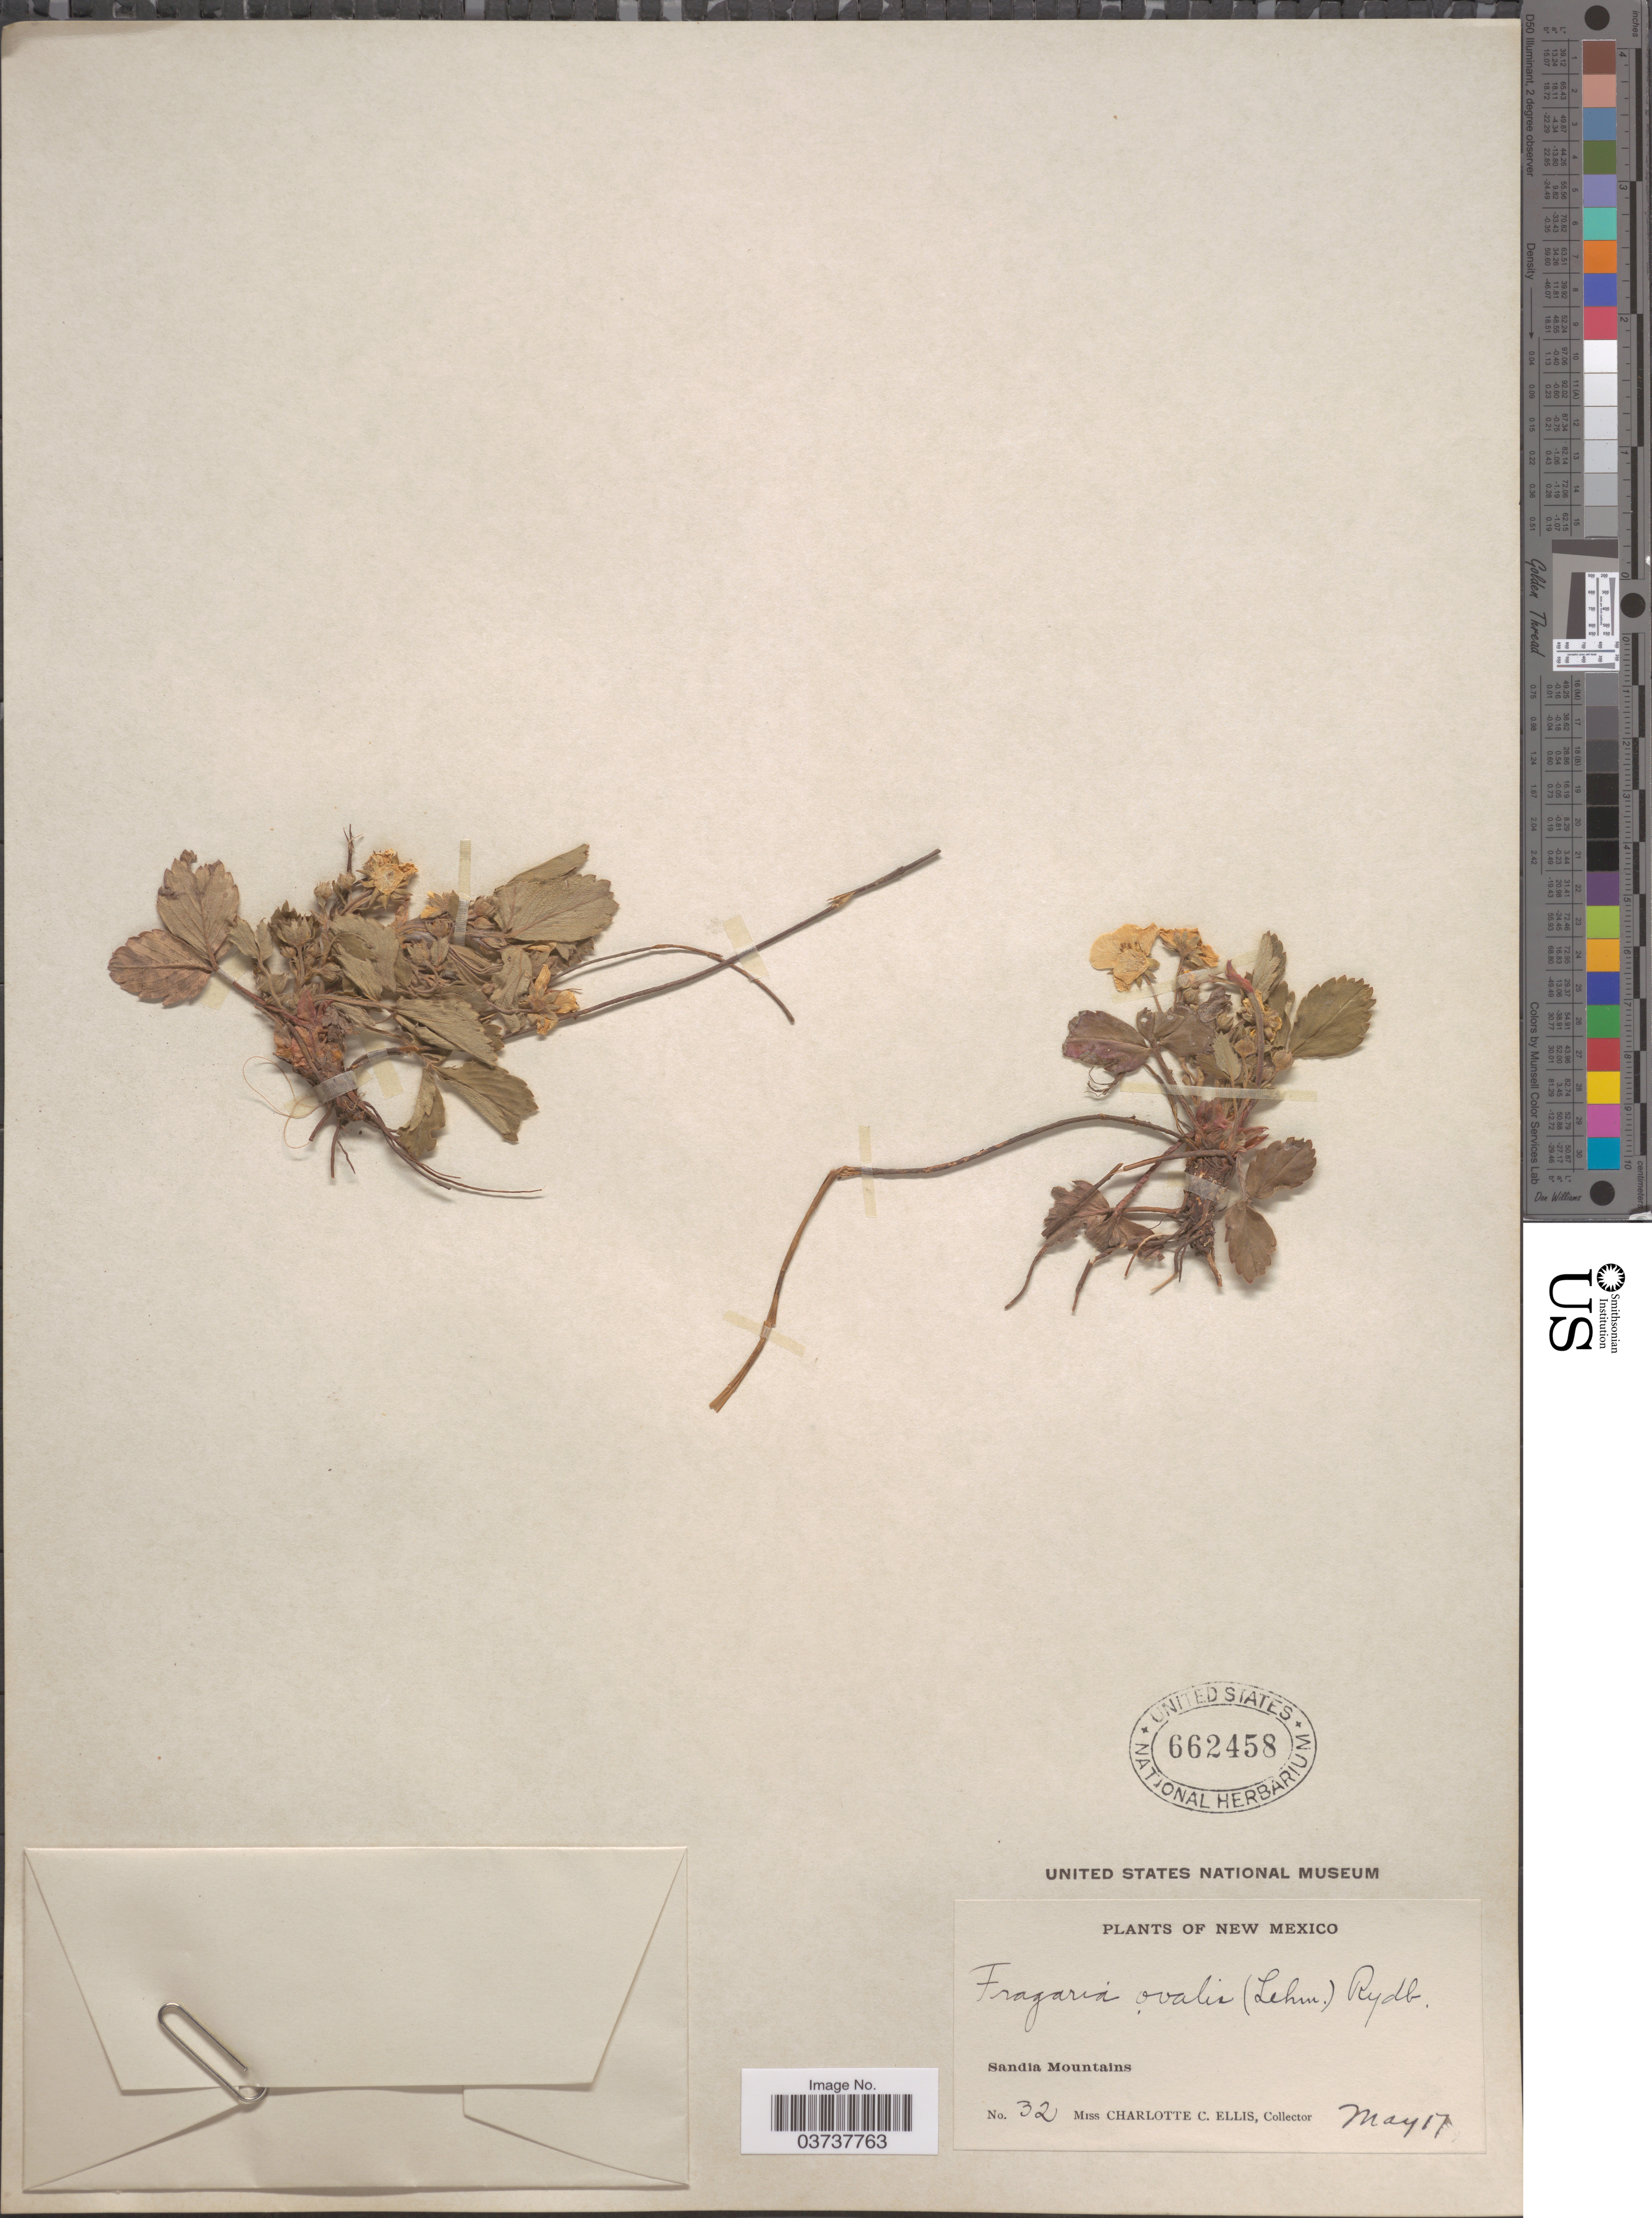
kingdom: Plantae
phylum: Tracheophyta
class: Magnoliopsida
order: Rosales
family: Rosaceae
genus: Fragaria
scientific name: Fragaria virginiana subsp. glauca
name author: (S. Watson) Staudt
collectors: C. C. Ellis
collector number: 32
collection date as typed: Transcribed d/m/y: /5/17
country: United States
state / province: New Mexico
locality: Sandhia Mountains.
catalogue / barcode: US 662458